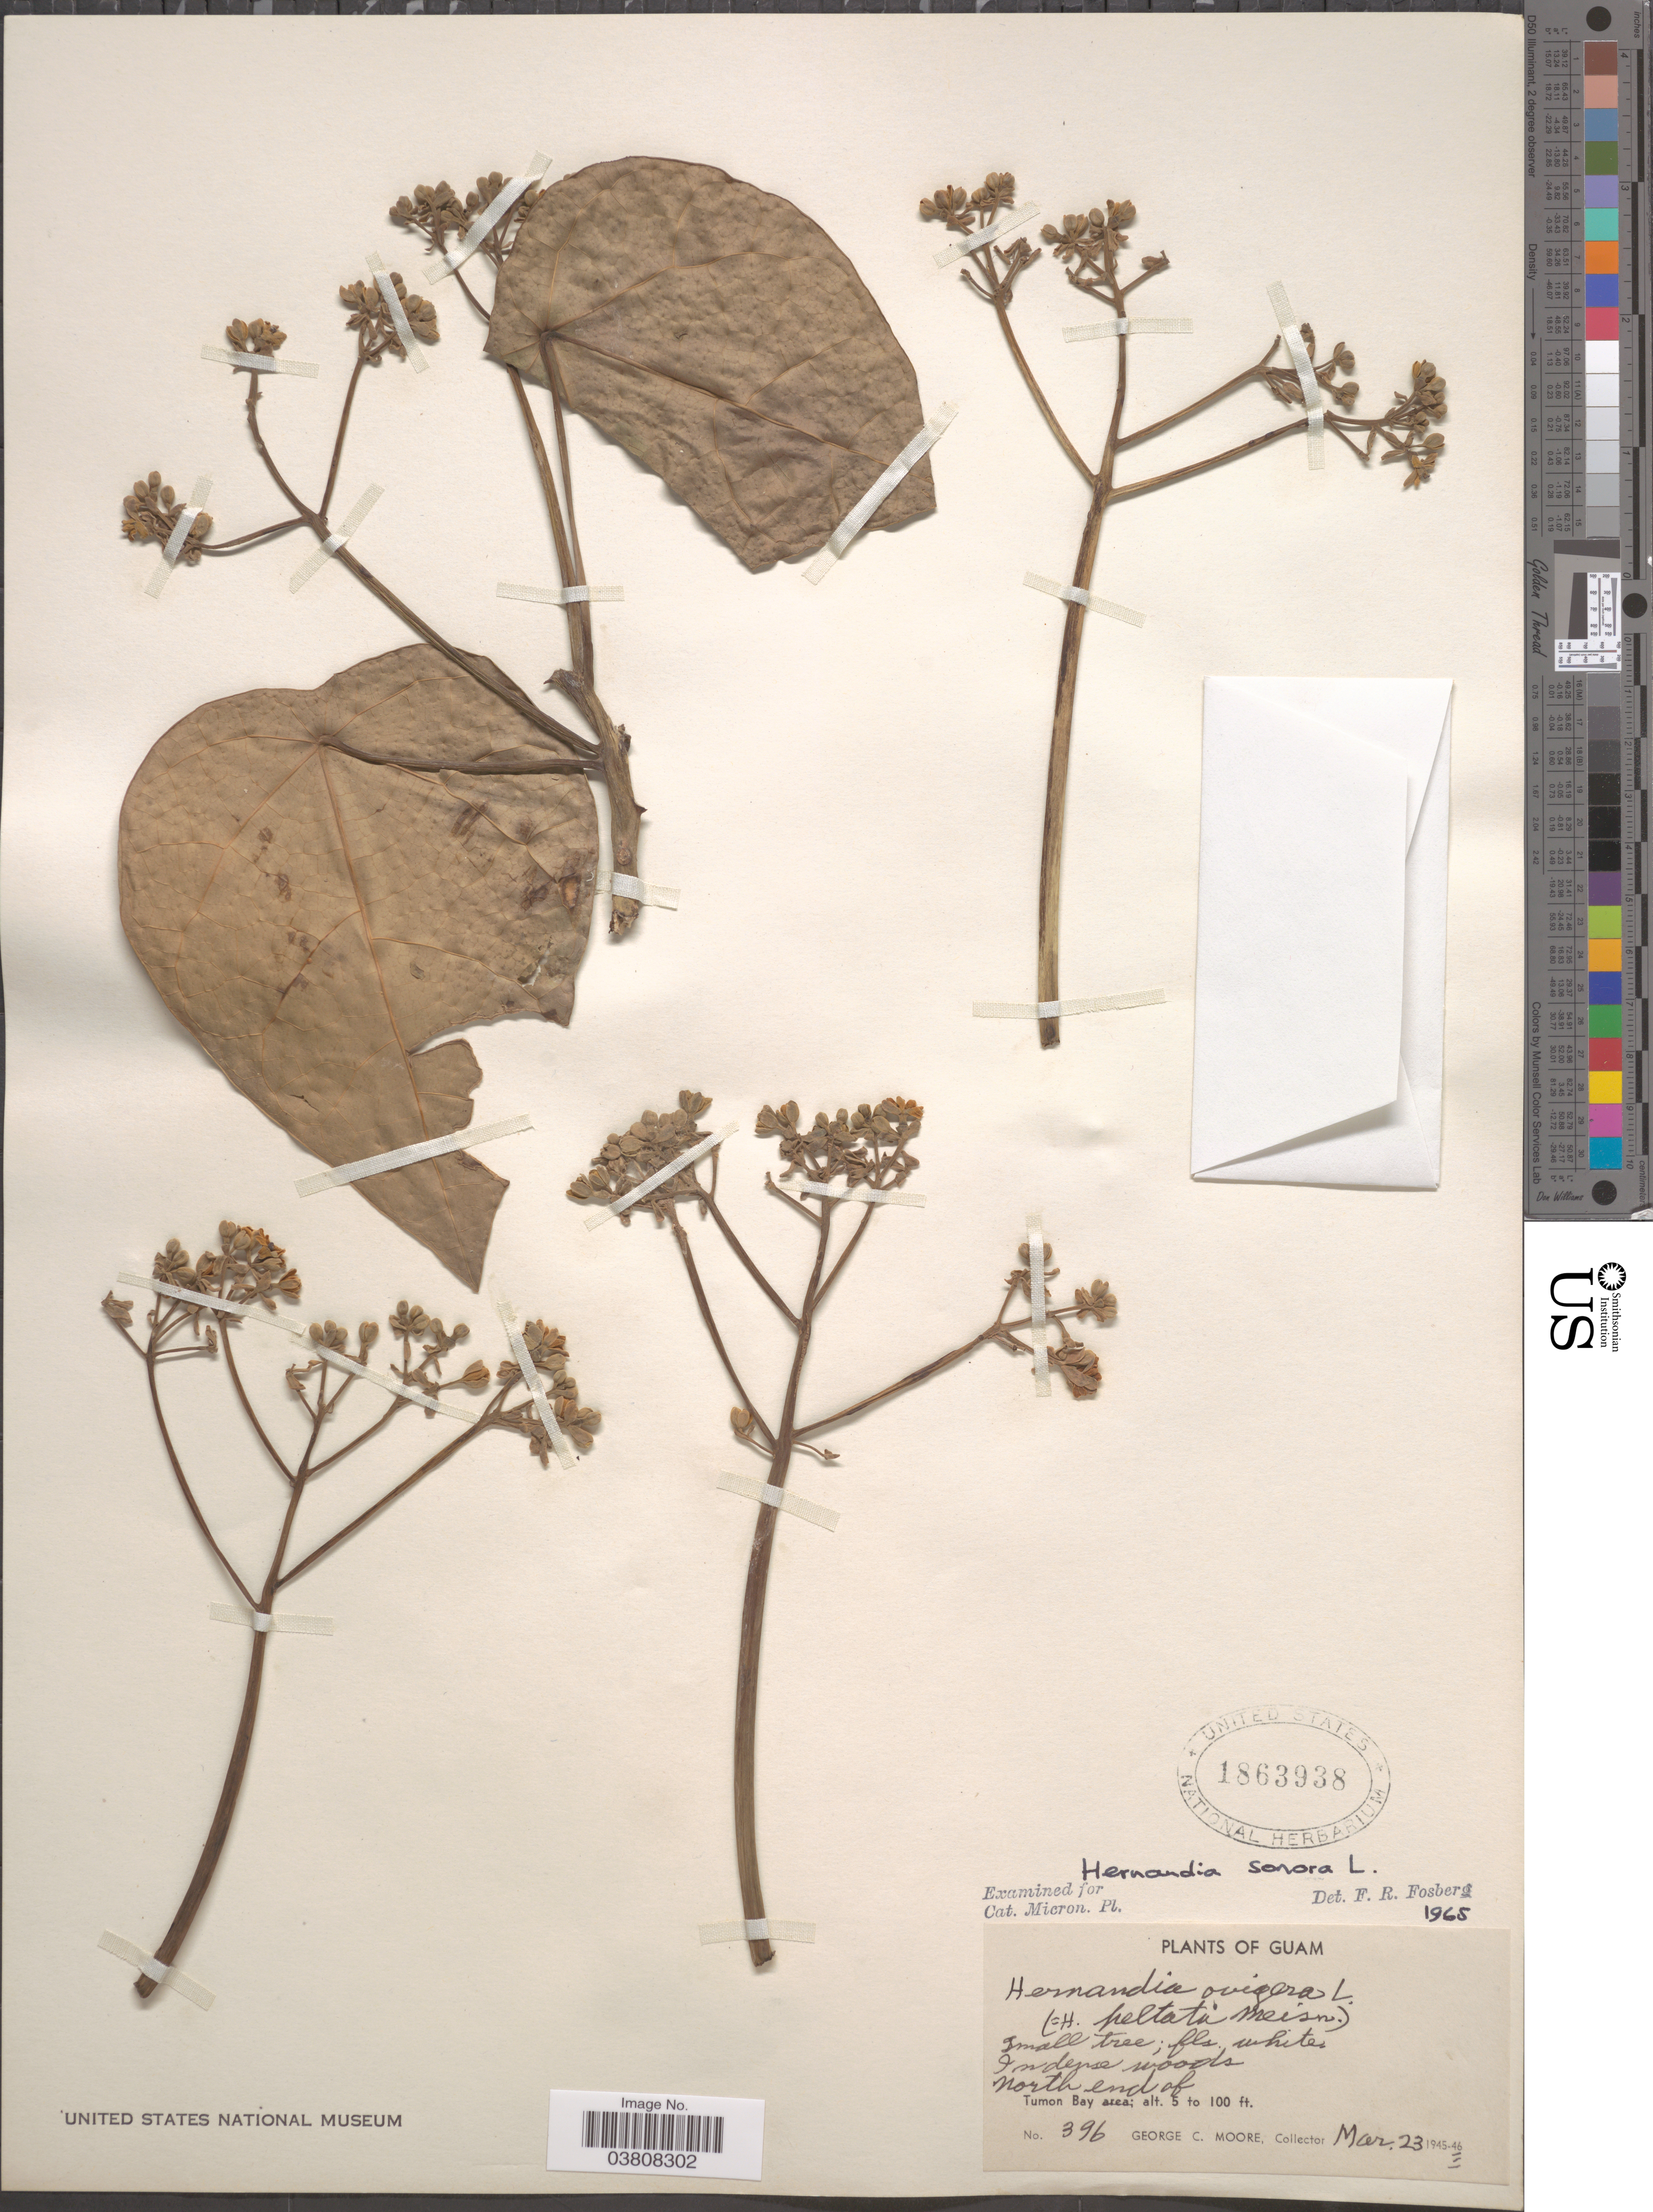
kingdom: Plantae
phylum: Tracheophyta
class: Magnoliopsida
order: Laurales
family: Hernandiaceae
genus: Hernandia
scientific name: Hernandia nymphaeifolia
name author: (C. Presl) Kubitzki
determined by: Strong, Mark T., (BOT), Smithsonian Institution - National Museum of Natural History (UNITED STATES)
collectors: G. C. Moore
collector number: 396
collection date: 1946-03-23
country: Guam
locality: North end of Tumon Bay.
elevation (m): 2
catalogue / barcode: US 1863938